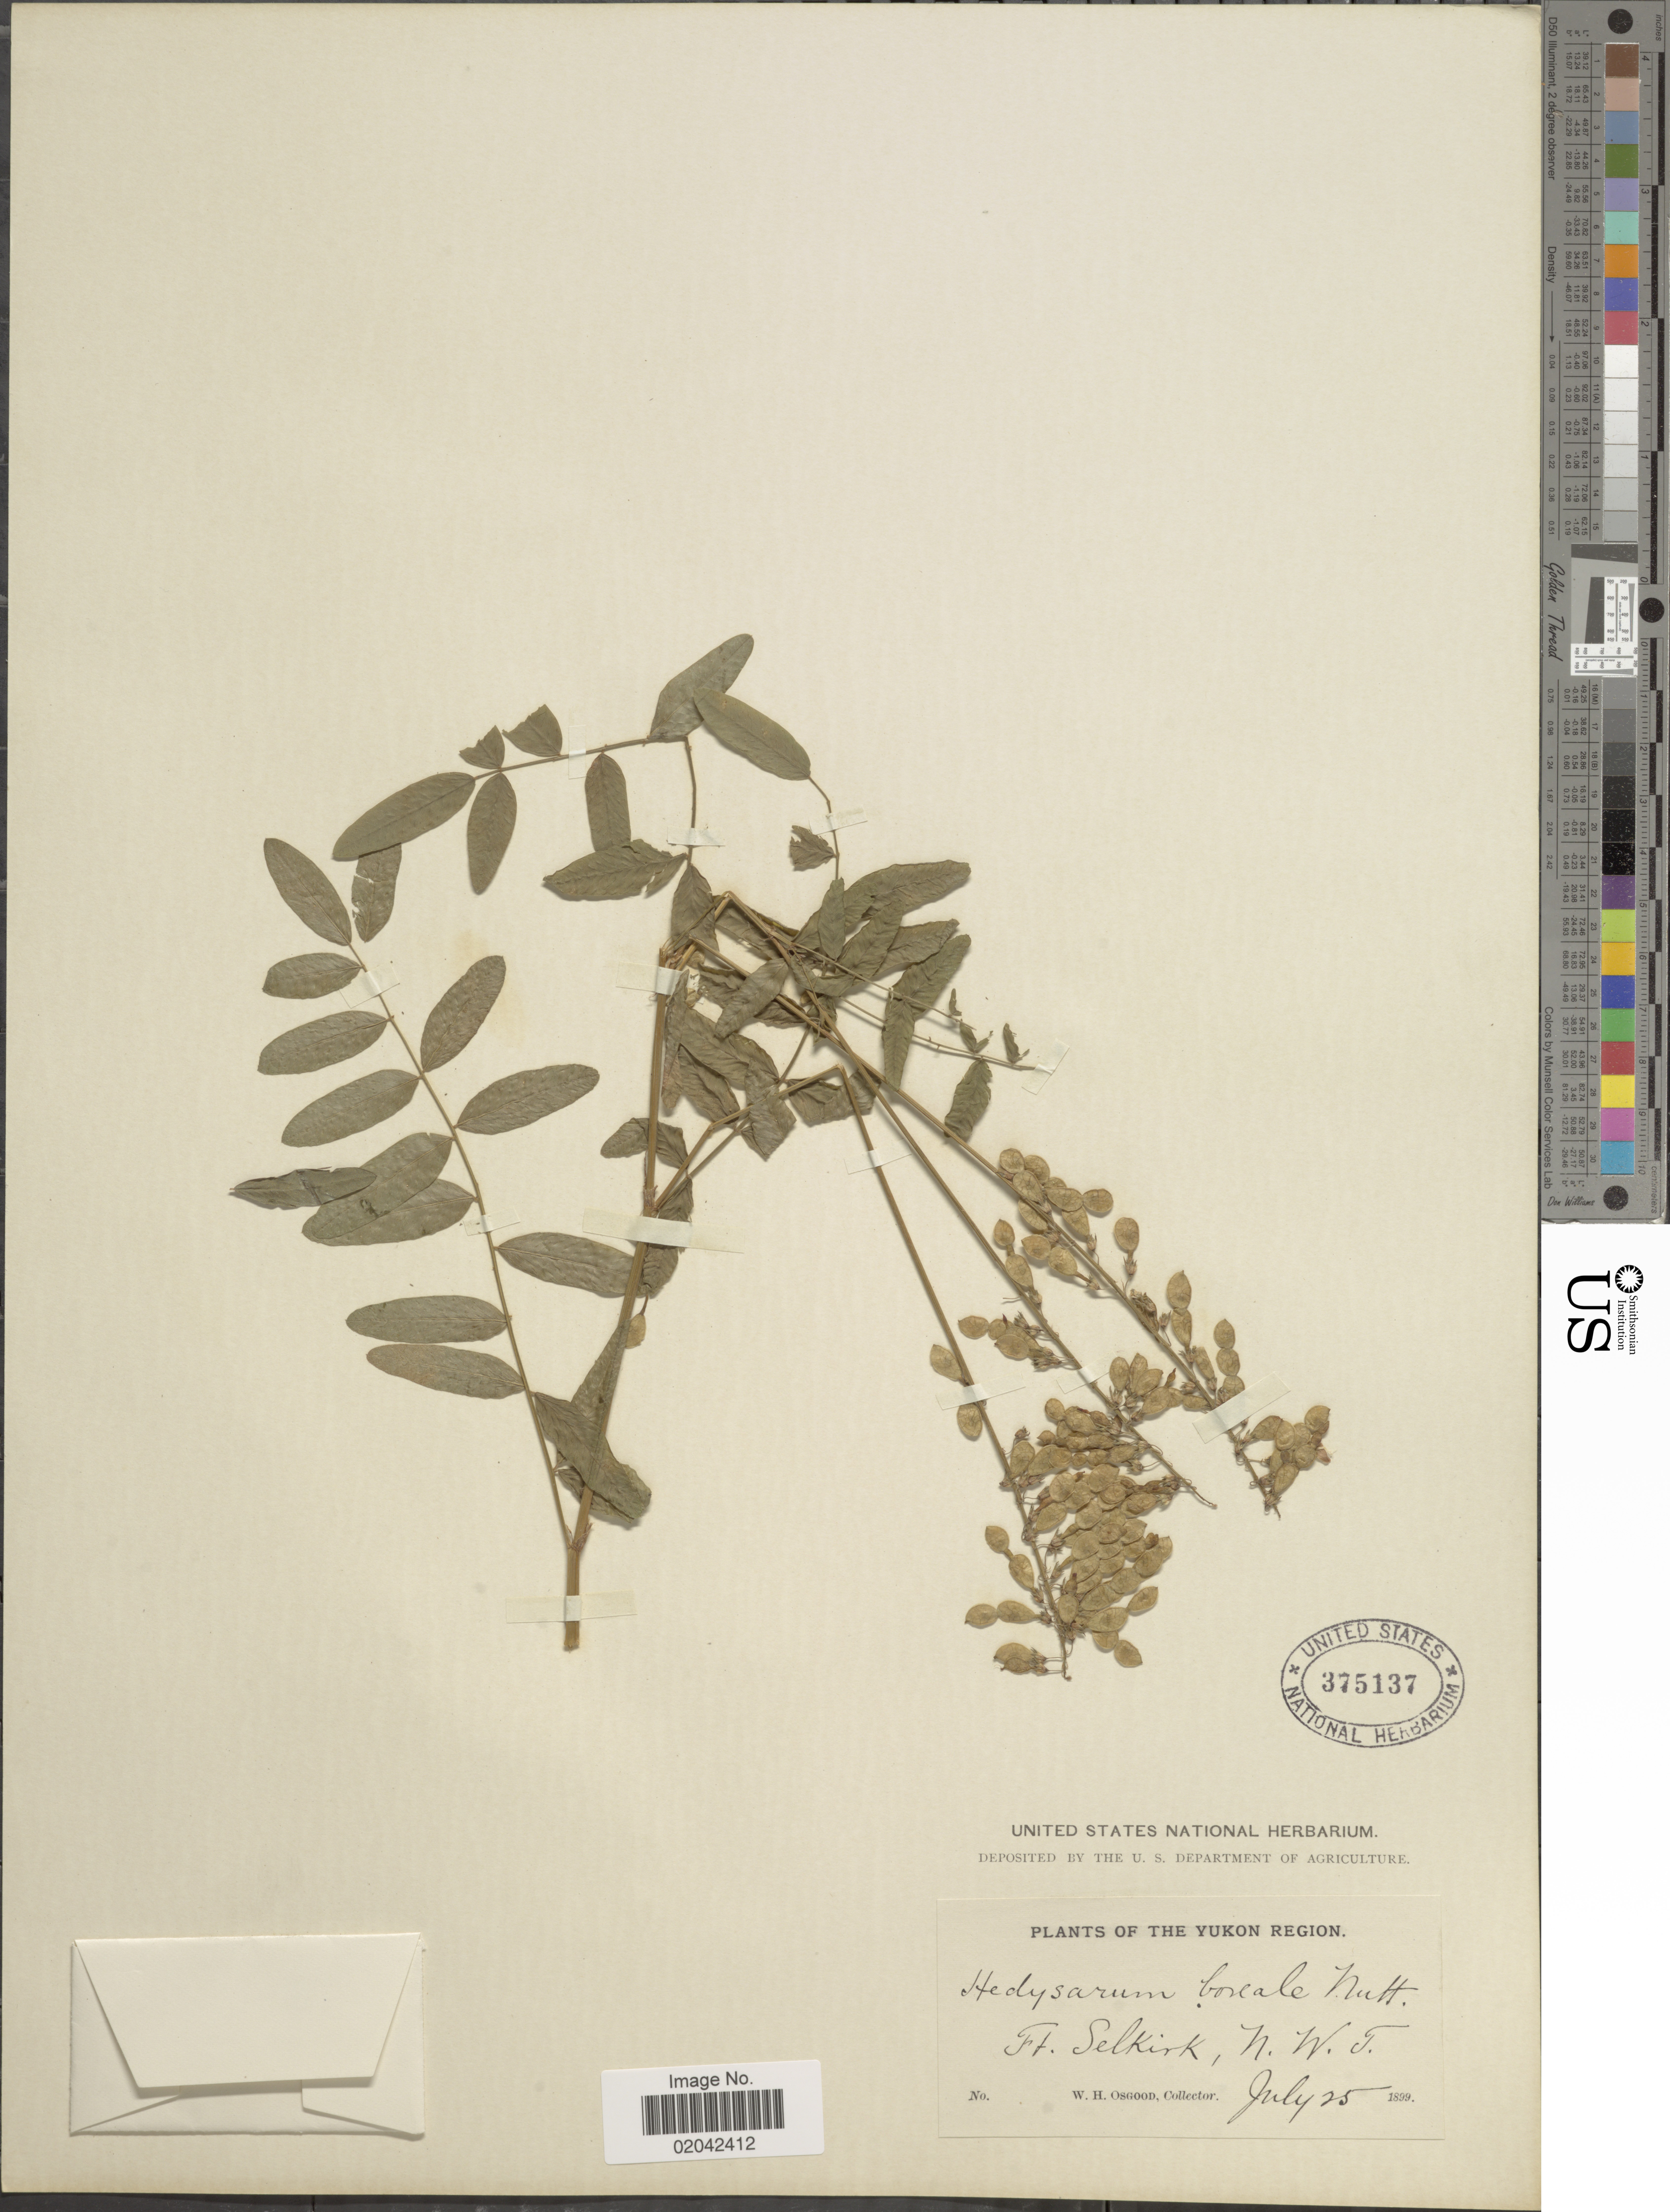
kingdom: Plantae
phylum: Tracheophyta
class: Magnoliopsida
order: Fabales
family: Fabaceae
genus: Hedysarum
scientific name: Hedysarum alpinum var. americanum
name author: Michx. ex Pursh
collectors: W. Osgood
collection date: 1899-07-25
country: Canada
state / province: Northwest Territories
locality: Ft. Selkirk, N.W.T.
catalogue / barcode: US 375137